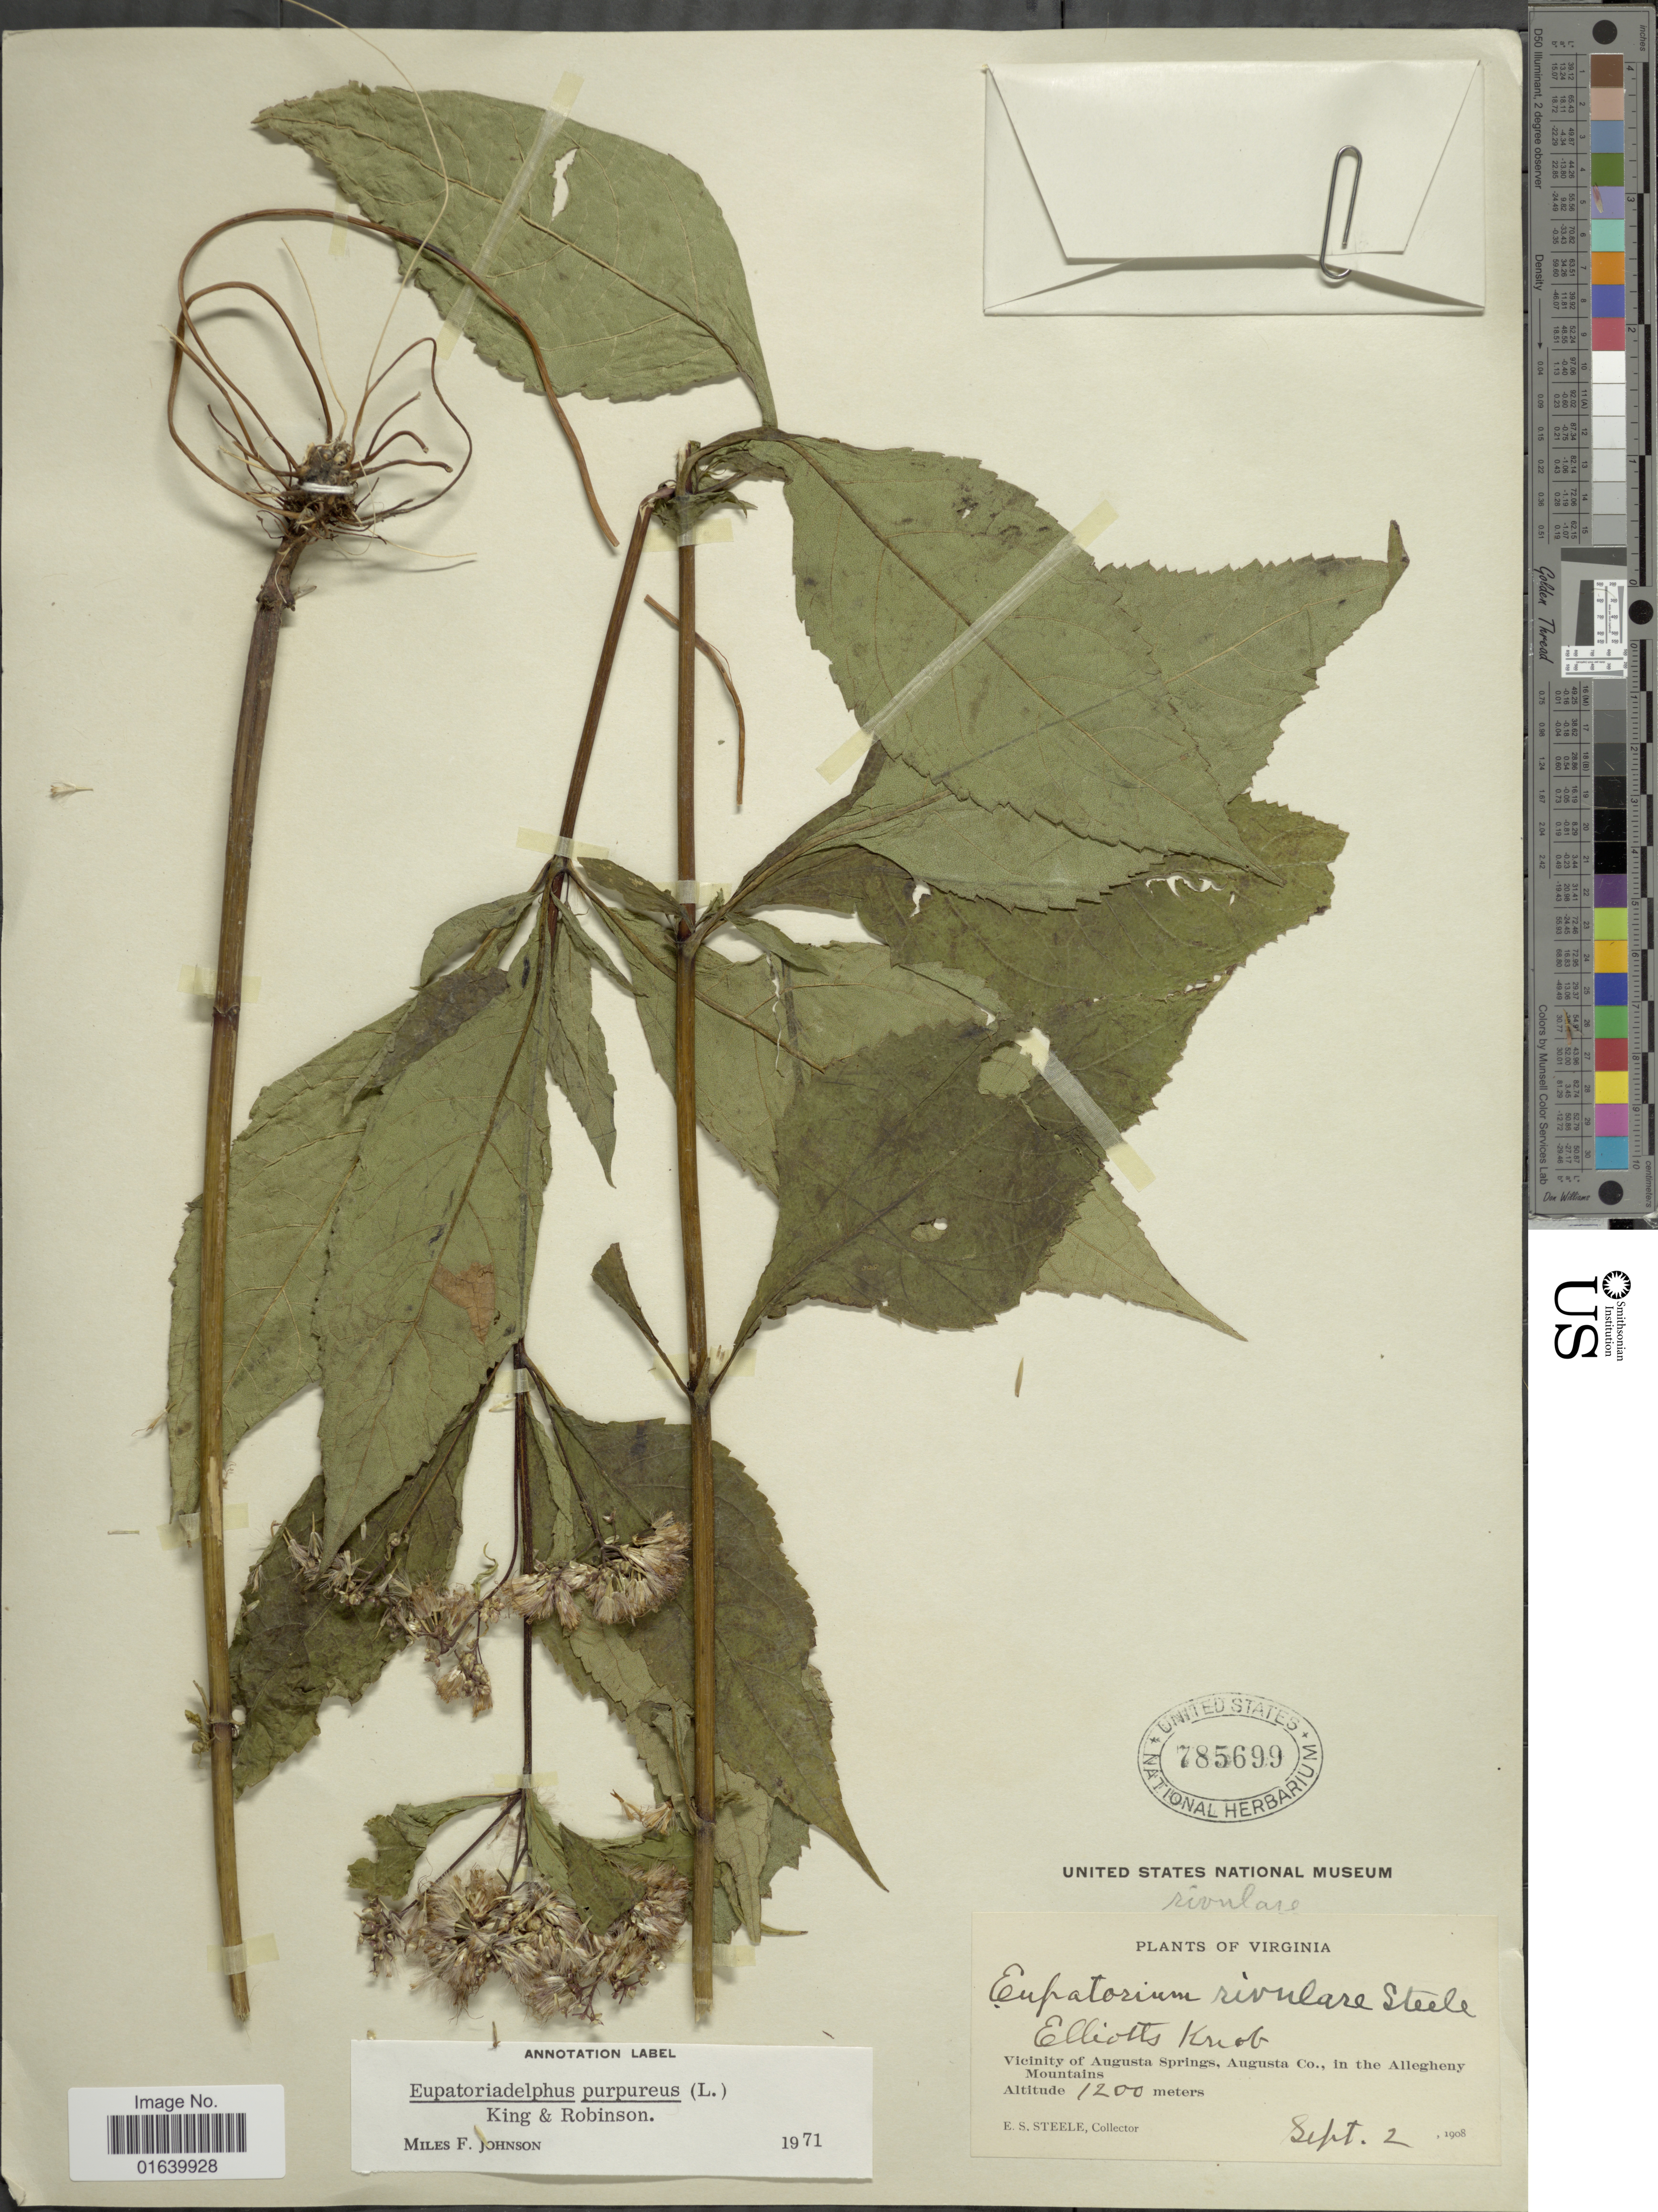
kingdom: Plantae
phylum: Tracheophyta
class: Magnoliopsida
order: Asterales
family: Asteraceae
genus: Eupatorium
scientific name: Eupatorium purpureum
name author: (L.) E.E. Lamont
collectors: E. Steele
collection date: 1908-09-02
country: United States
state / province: Virginia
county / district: Augusta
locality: Vicinity of Augusta Springs, in the Allegheny Mountinas.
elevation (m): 1200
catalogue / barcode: US 785699